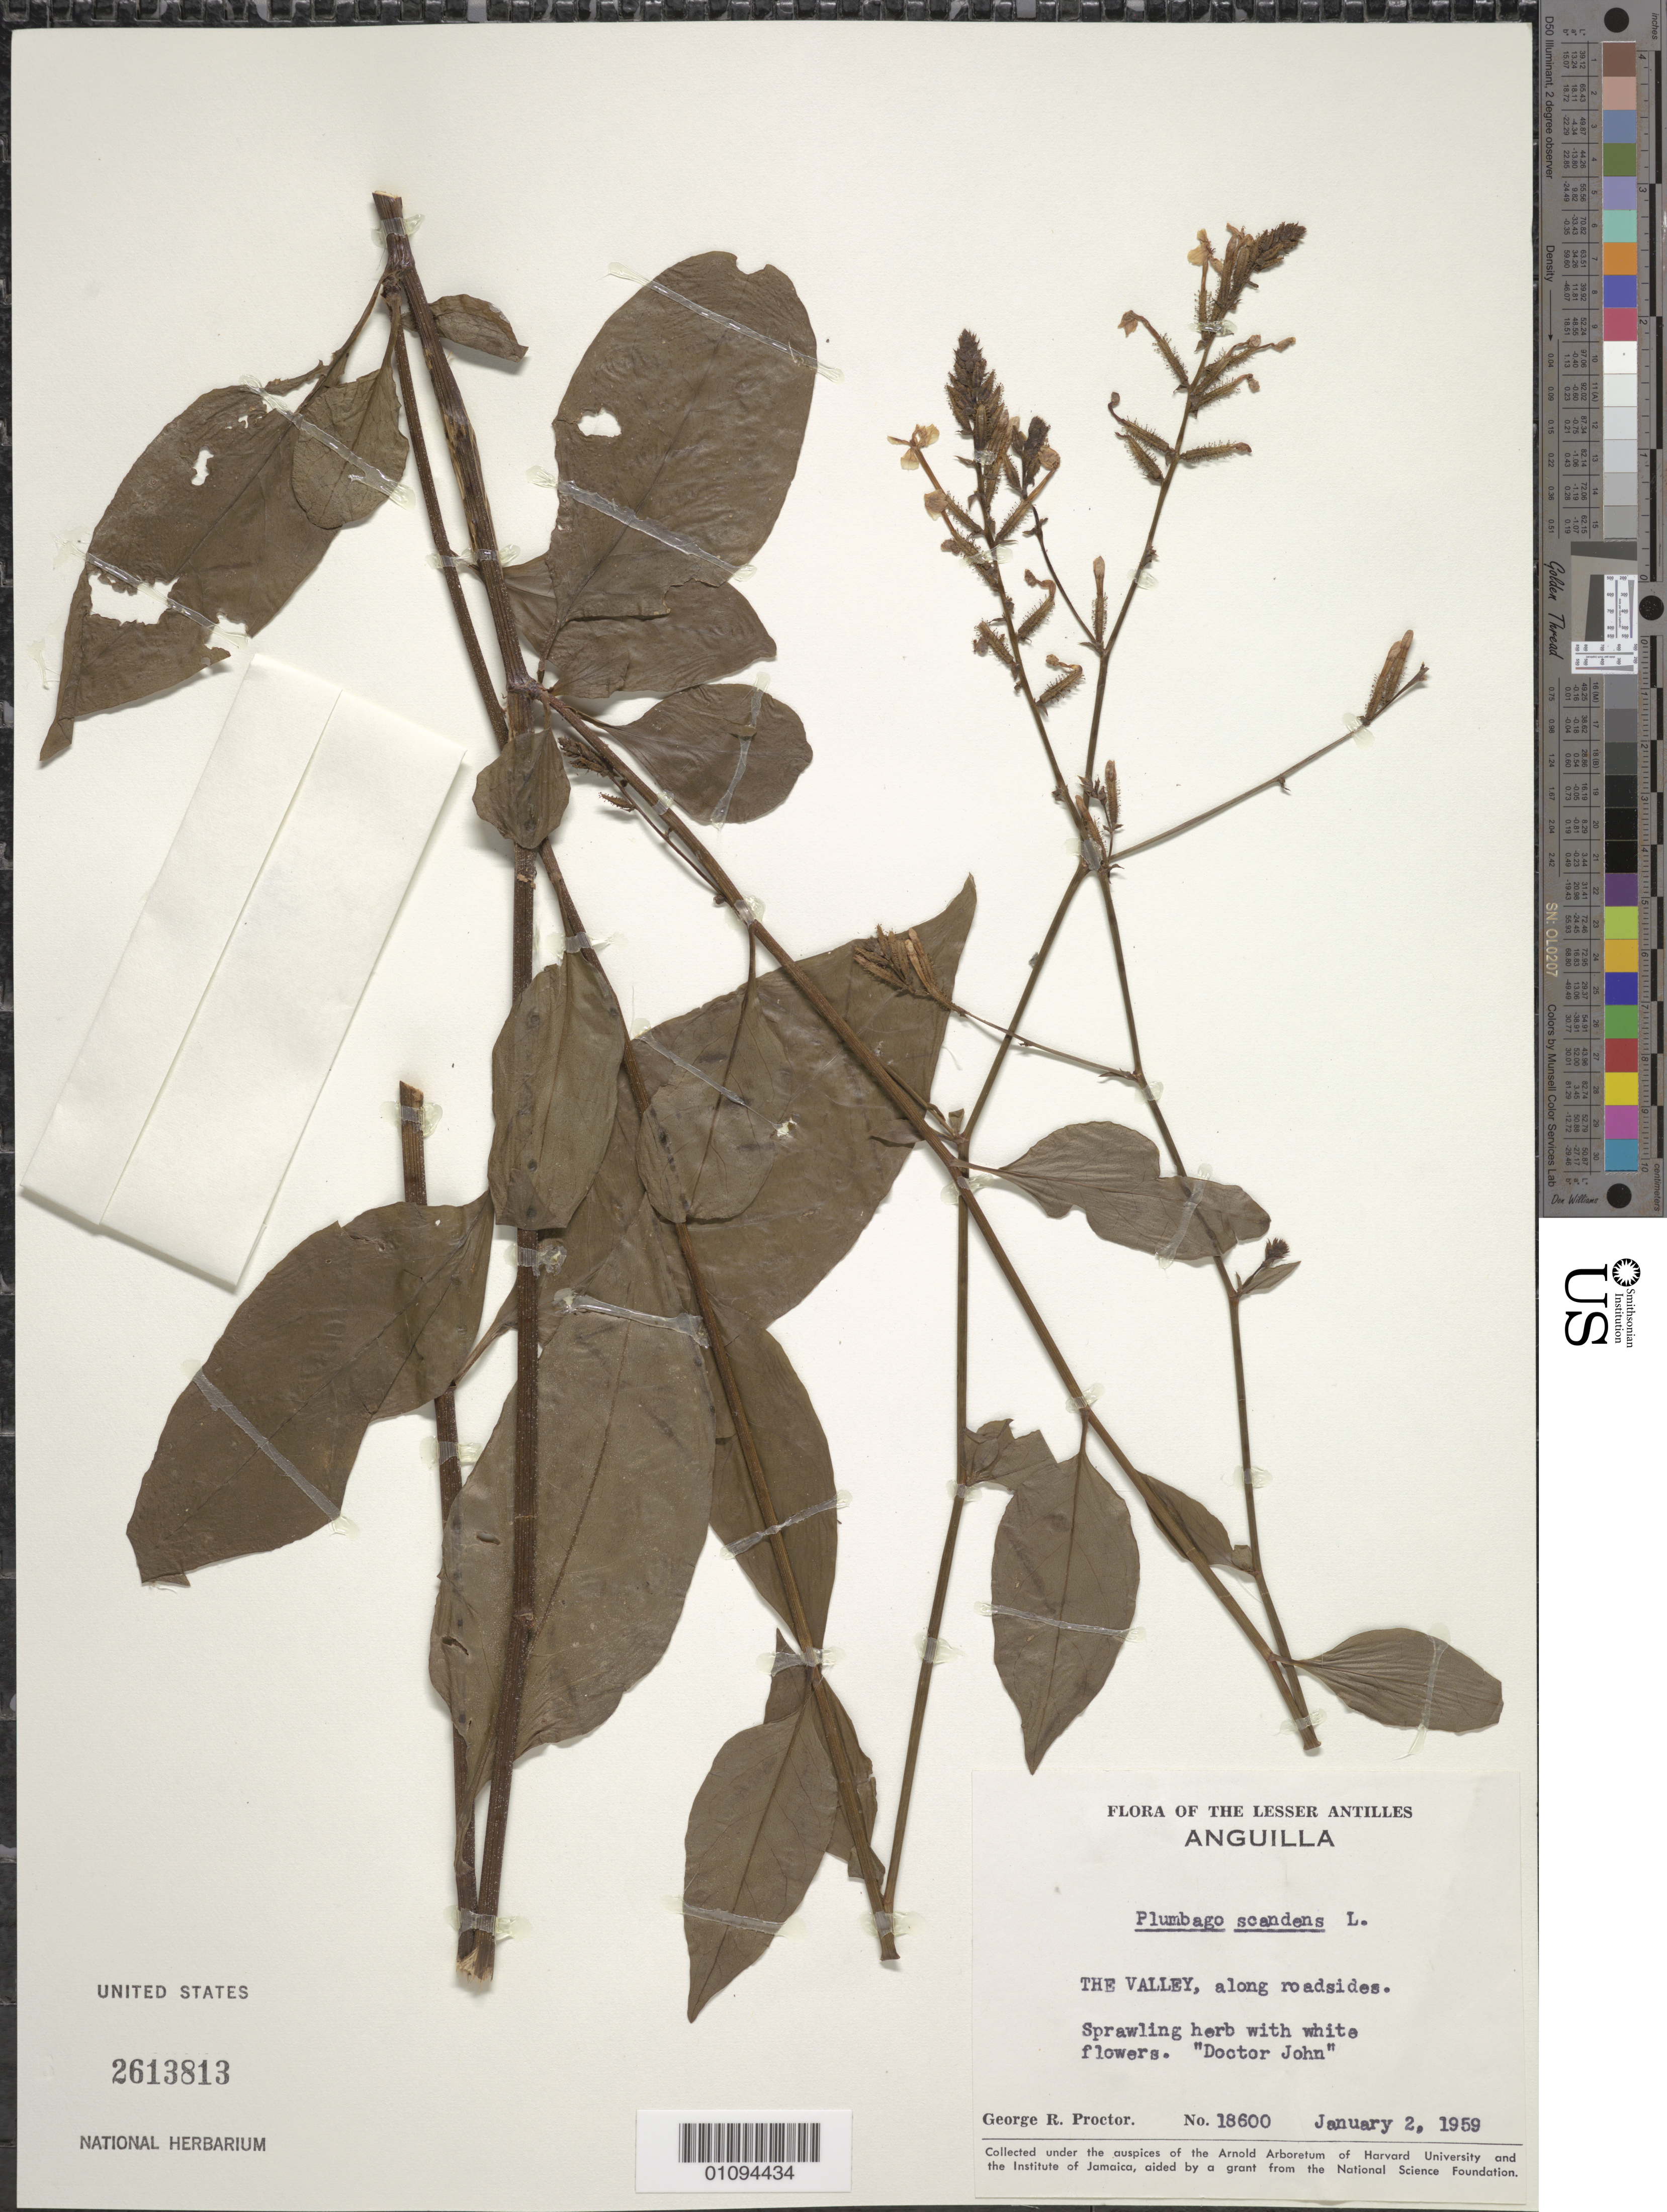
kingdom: Plantae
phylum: Tracheophyta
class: Magnoliopsida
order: Caryophyllales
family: Plumbaginaceae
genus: Plumbago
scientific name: Plumbago scandens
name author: L.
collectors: G. R. Proctor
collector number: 18600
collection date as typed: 02 Jan 1959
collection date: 1959-01-02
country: Anguilla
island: Anguilla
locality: The Valley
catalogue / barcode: US 2613813